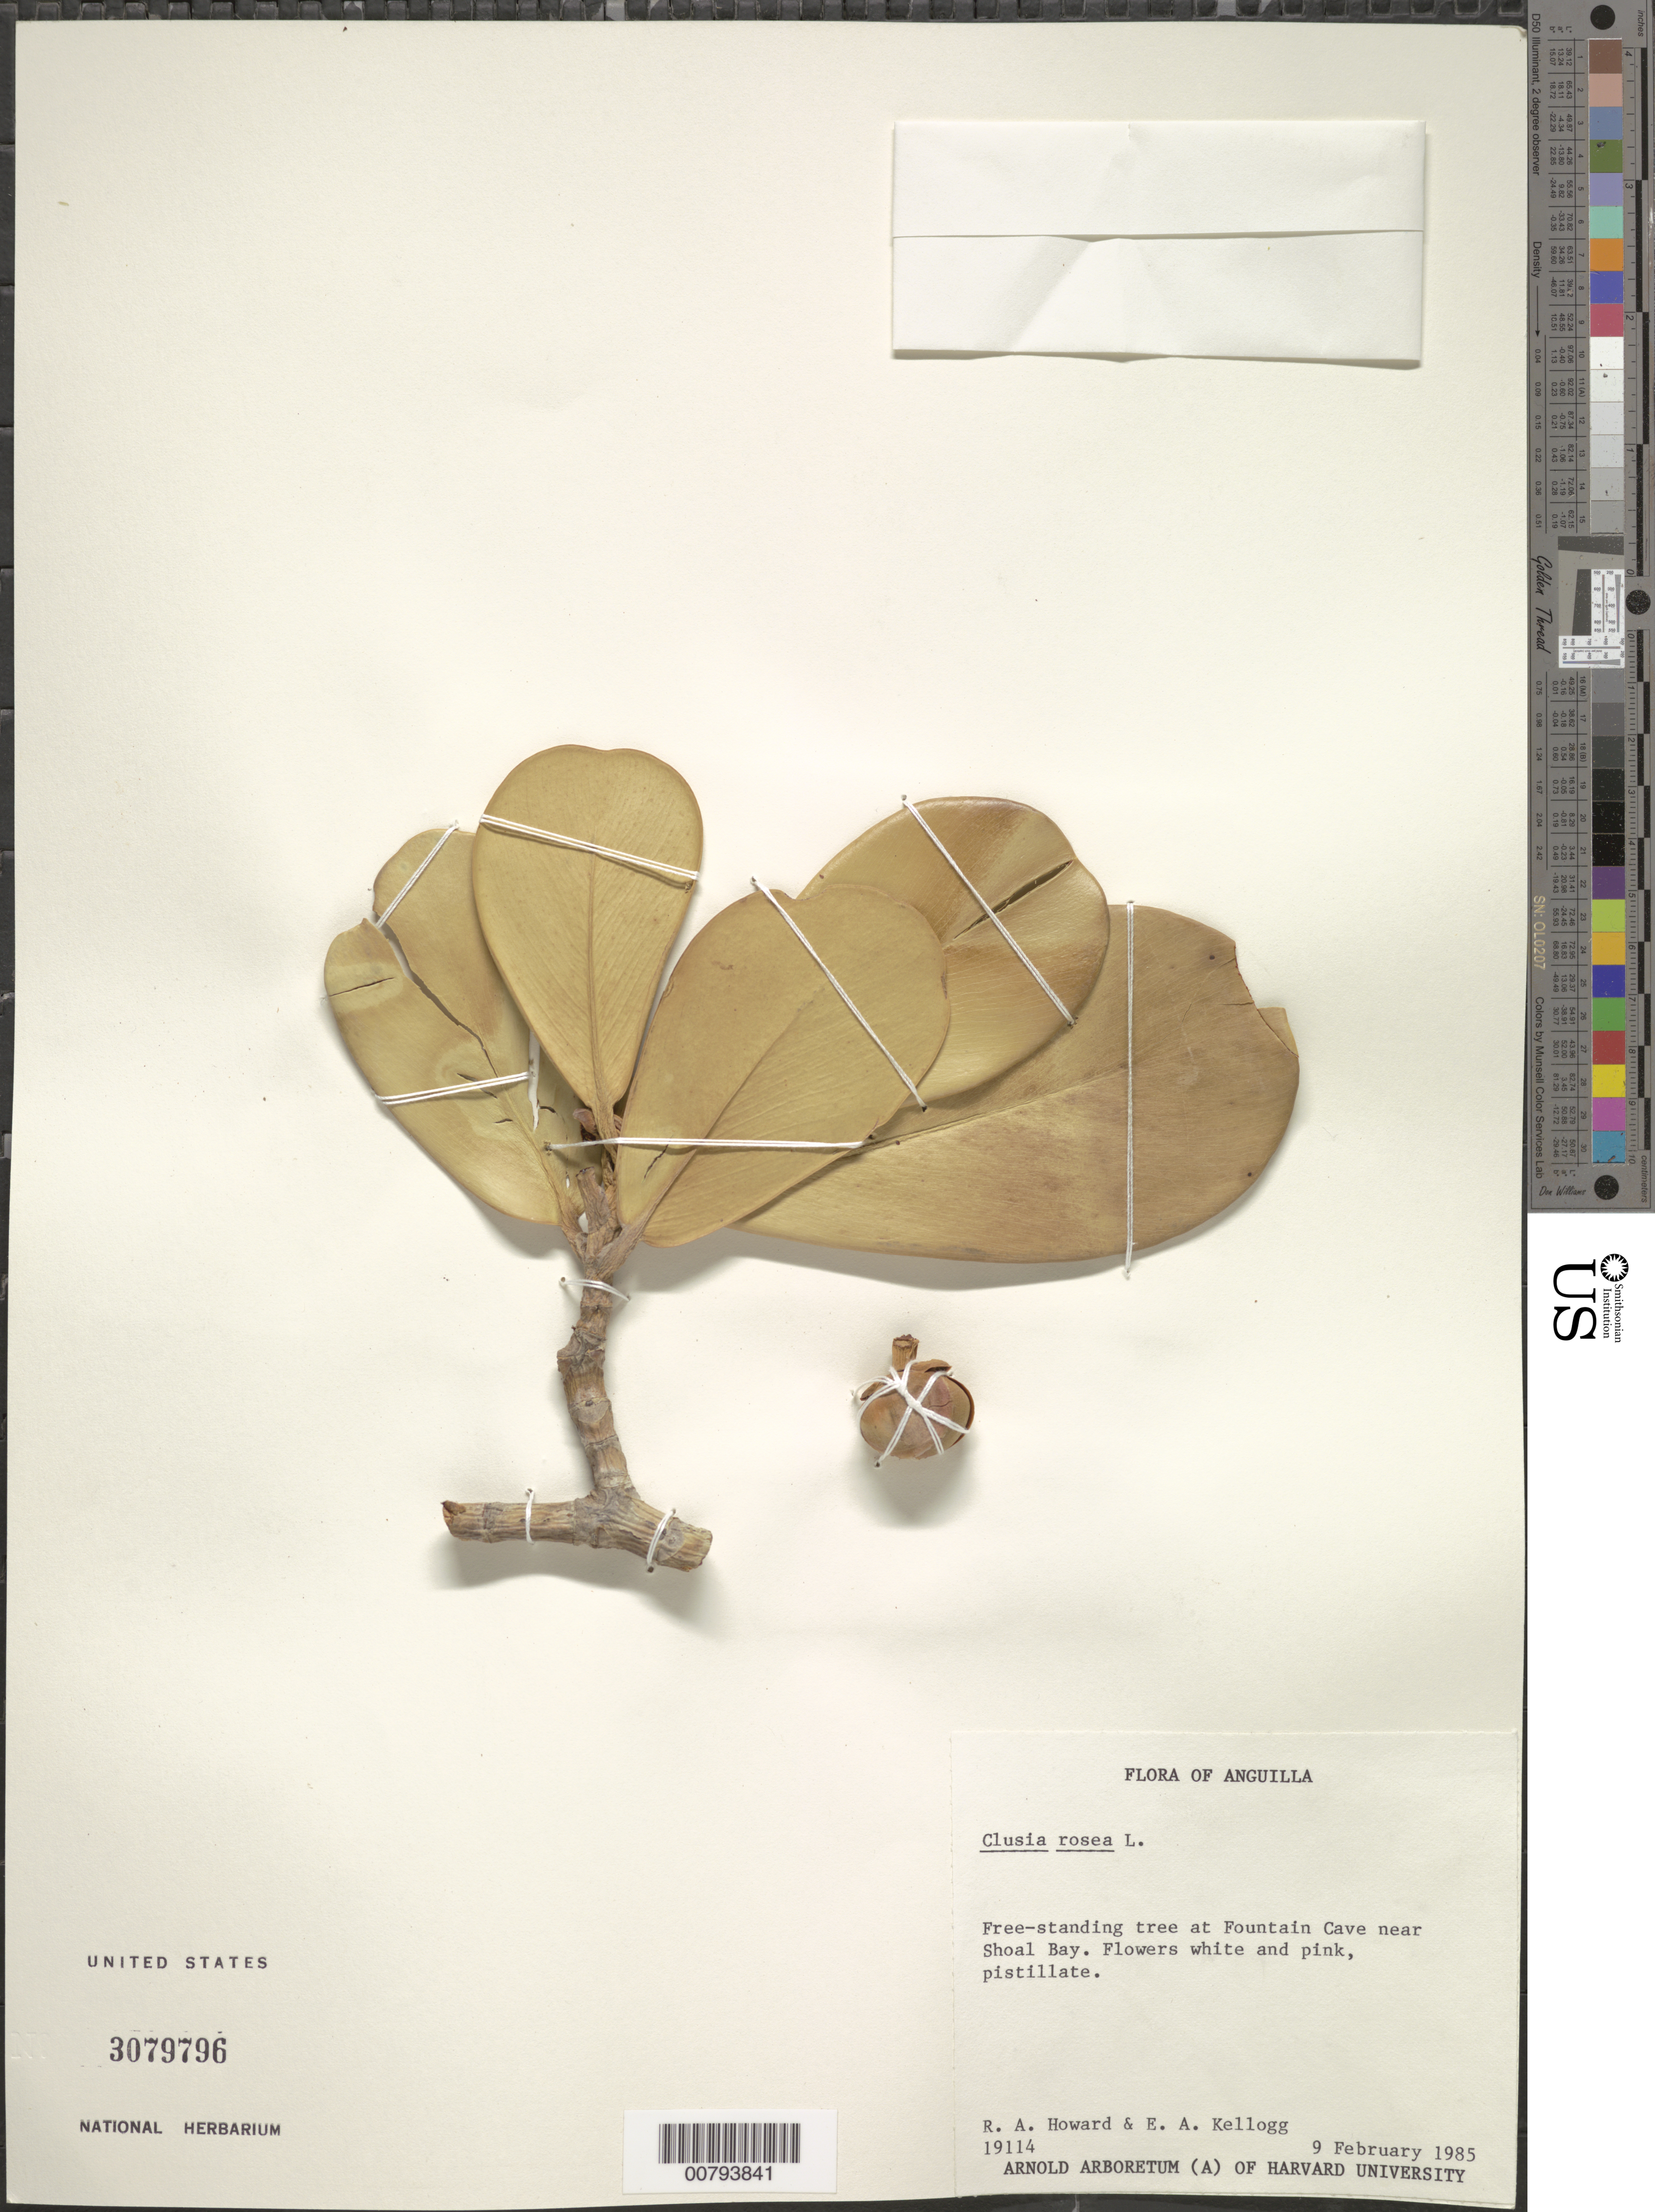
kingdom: Plantae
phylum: Tracheophyta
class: Magnoliopsida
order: Malpighiales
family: Clusiaceae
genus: Clusia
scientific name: Clusia rosea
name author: Jacq.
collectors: R. A. Howard & E. A. Kellogg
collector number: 19114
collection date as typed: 09 Feb 1985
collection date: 1985-02-09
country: Anguilla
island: Anguilla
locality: At Fountain Cave near Shoal Bay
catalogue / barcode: US 3079796